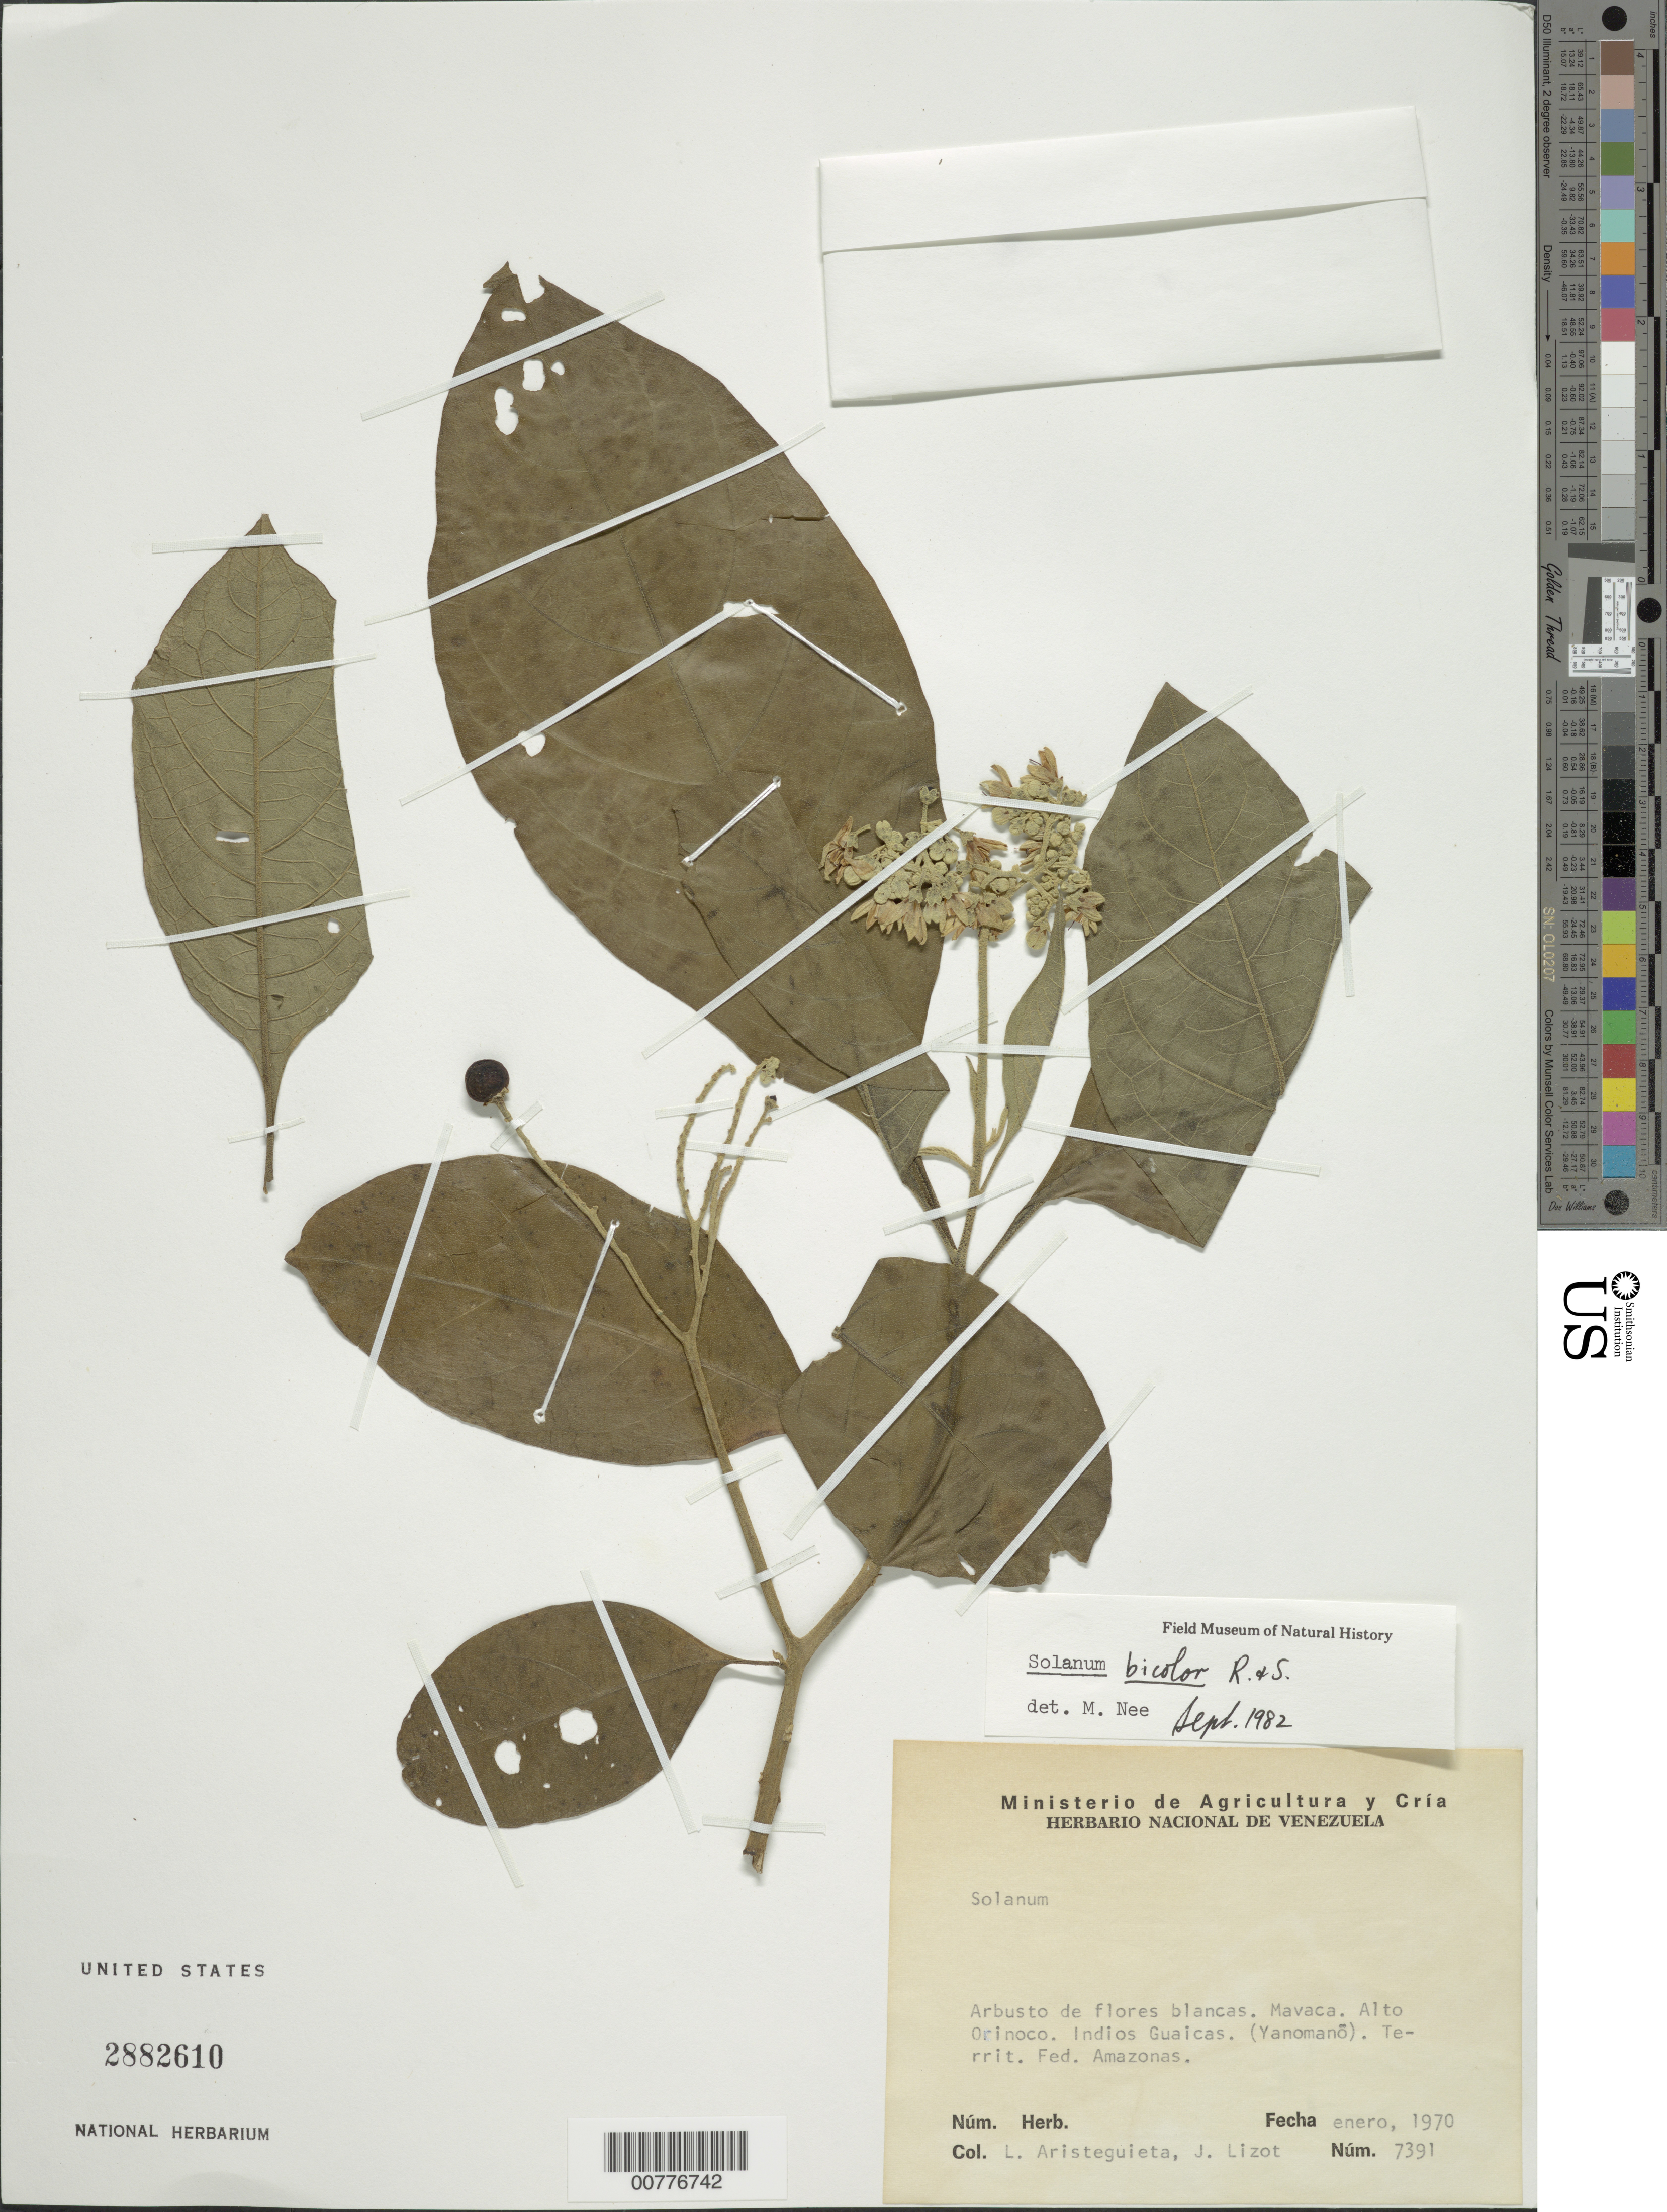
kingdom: Plantae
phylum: Tracheophyta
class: Magnoliopsida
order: Solanales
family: Solanaceae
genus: Solanum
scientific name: Solanum bicolor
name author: Willd. ex Roem. & Schult.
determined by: Nee, Michael H.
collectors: L. Aristeguieta & J. Lizot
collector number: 7391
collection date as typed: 1 Jan 1970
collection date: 1970-01-01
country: Venezuela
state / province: Amazonas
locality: Mavaca, Alto Orinoco, Indios Guaicas (Yanomano)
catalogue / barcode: US 2882610